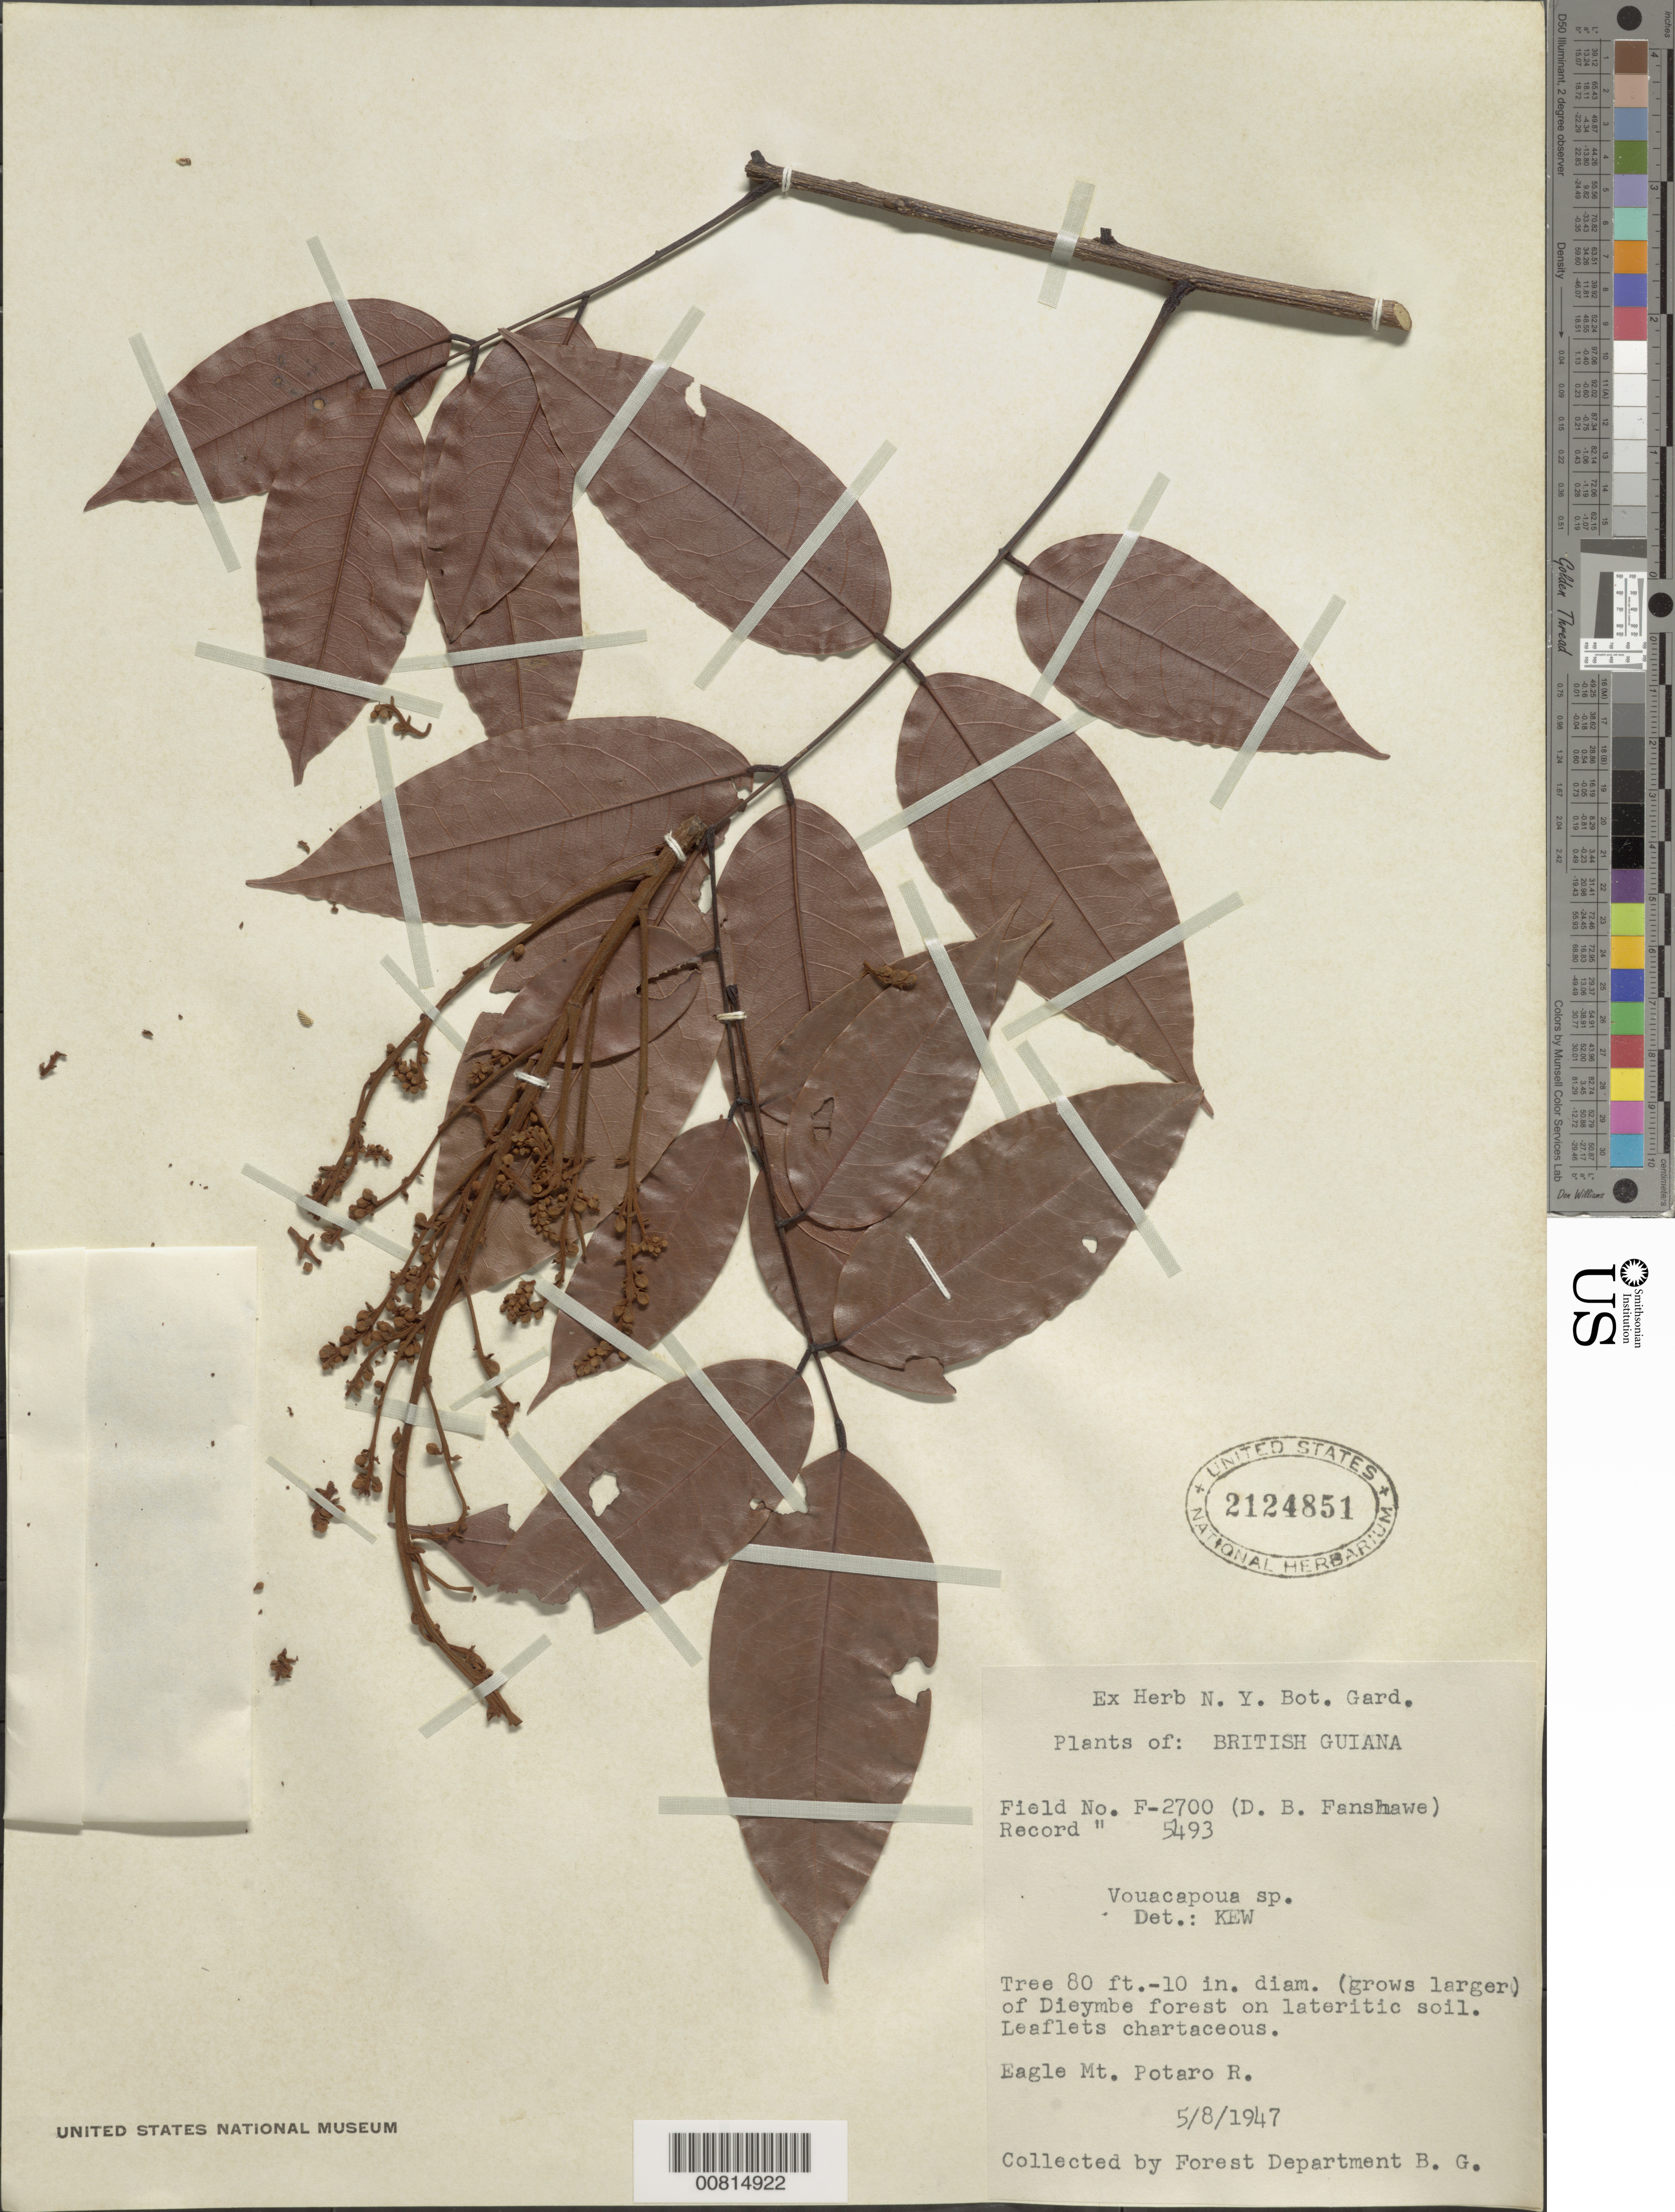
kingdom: Plantae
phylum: Tracheophyta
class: Magnoliopsida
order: Fabales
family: Fabaceae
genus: Vouacapoua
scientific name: Vouacapoua sp.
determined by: Kew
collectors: D. B. Fanshawe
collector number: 5493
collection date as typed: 5-Aug-47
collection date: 1947-08-05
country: Guyana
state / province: Potaro-Siparuni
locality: Eagle Mt., Potaro R.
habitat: Dicymbe forest on lateritic soil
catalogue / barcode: US 2124851